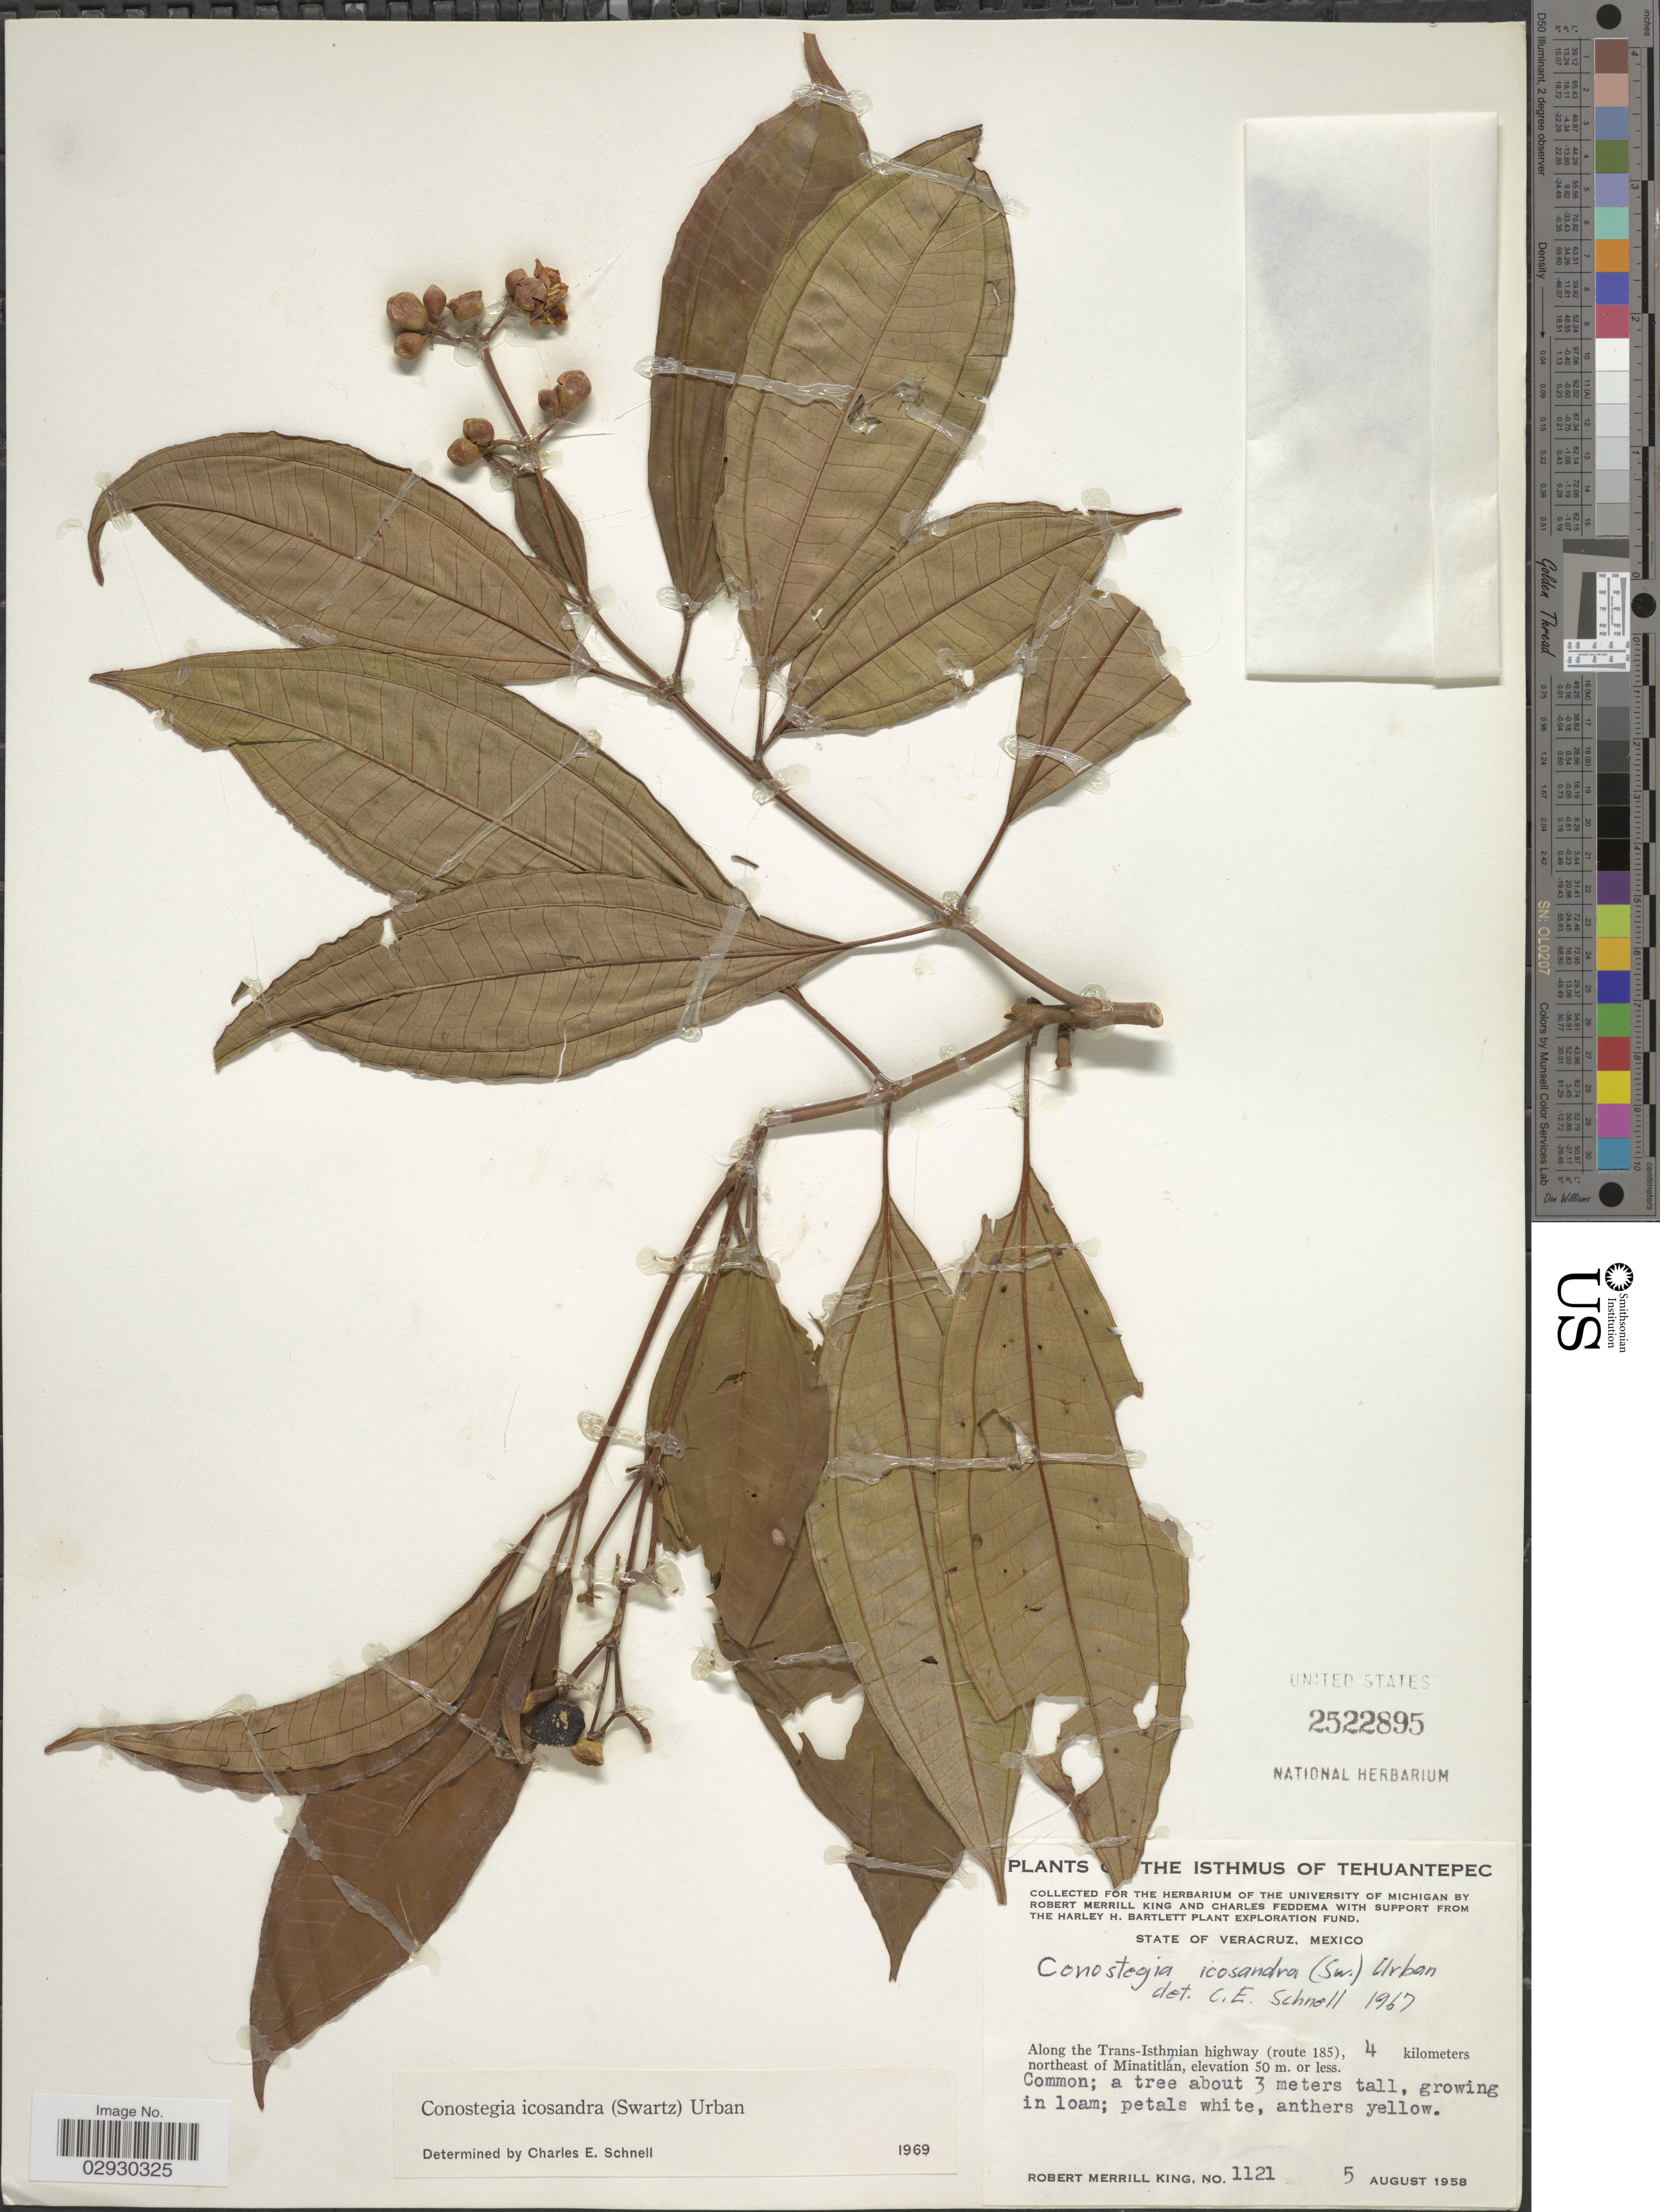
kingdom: Plantae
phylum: Tracheophyta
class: Magnoliopsida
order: Myrtales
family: Melastomataceae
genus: Conostegia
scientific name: Conostegia icosandra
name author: (Sw.) Urb.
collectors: R. M. King & C. Feddema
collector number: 1121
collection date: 1958-08-05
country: Mexico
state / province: Veracruz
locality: Isthmus of Tehuantepec. State of Veracruz. Along the Trans-Istmian highway (route 185), 4 kilometers northeast of Minatitlán.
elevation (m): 50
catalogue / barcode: US 2522895